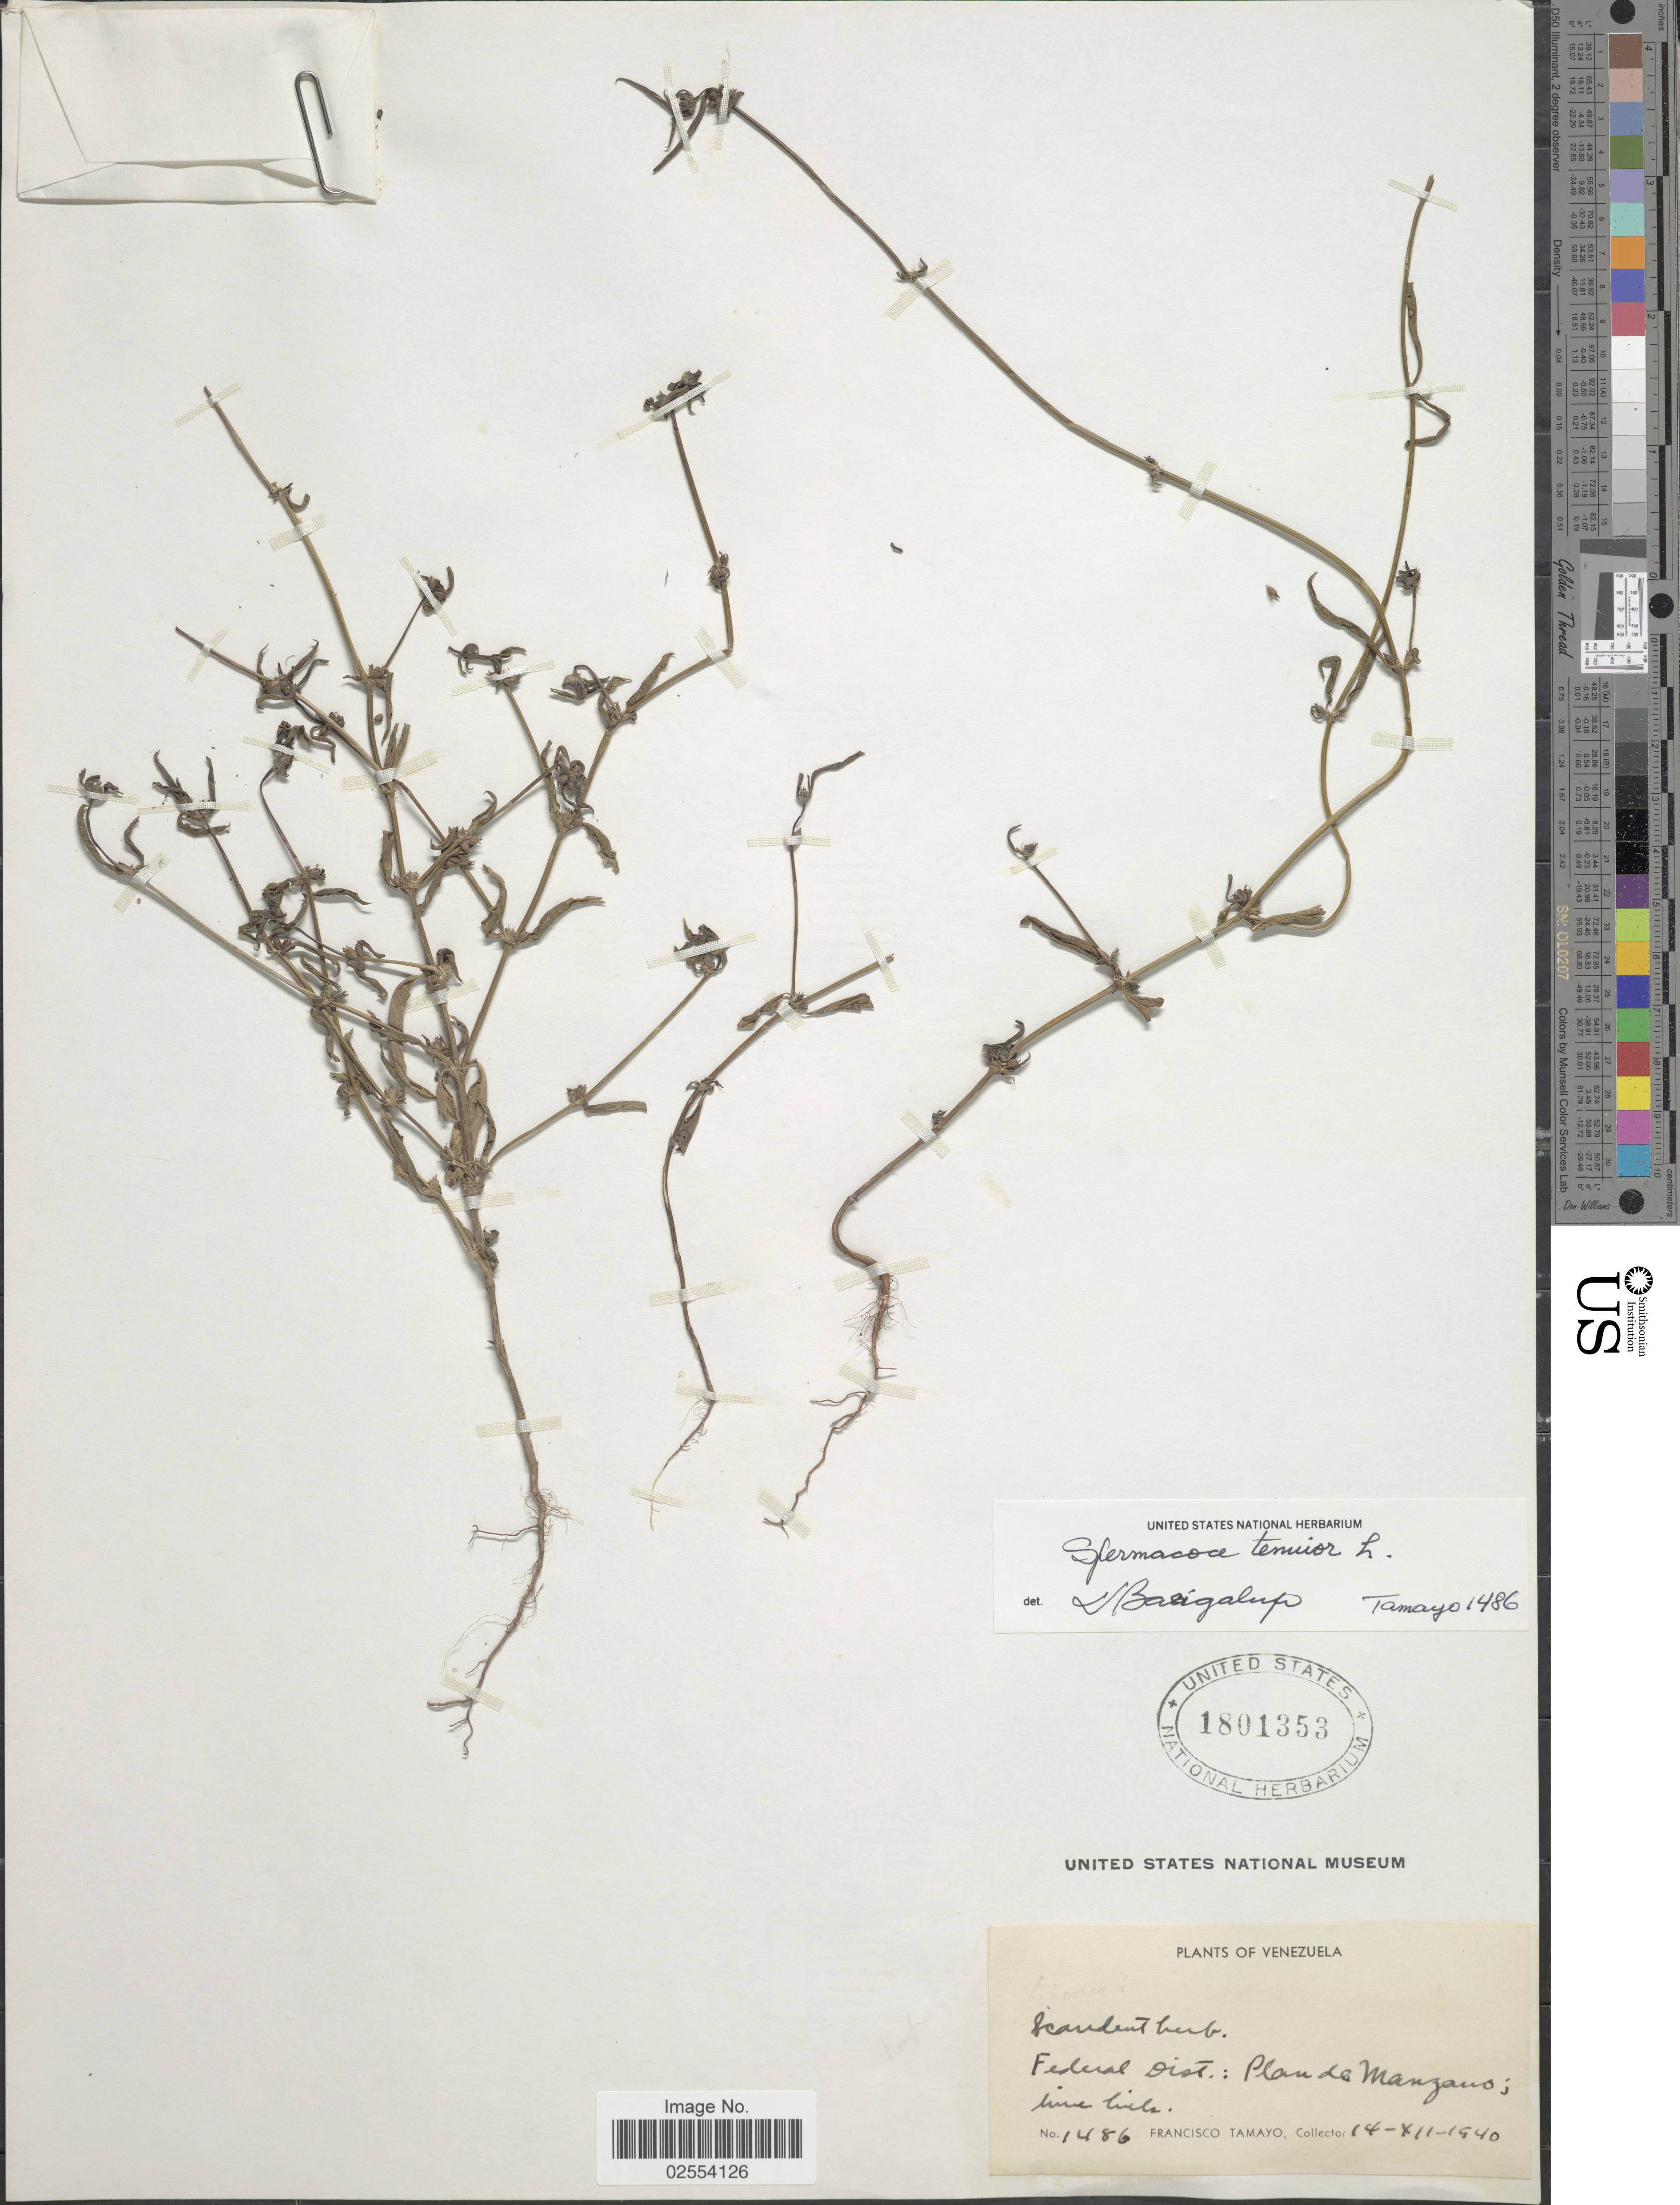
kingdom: Plantae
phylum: Tracheophyta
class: Magnoliopsida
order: Gentianales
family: Rubiaceae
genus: Spermacoce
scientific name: Spermacoce tenuior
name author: L.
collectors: F. Tamayo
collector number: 1486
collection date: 1940-12-14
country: Venezuela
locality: Federal Dist: Plan de Manzano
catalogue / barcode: US 1801353